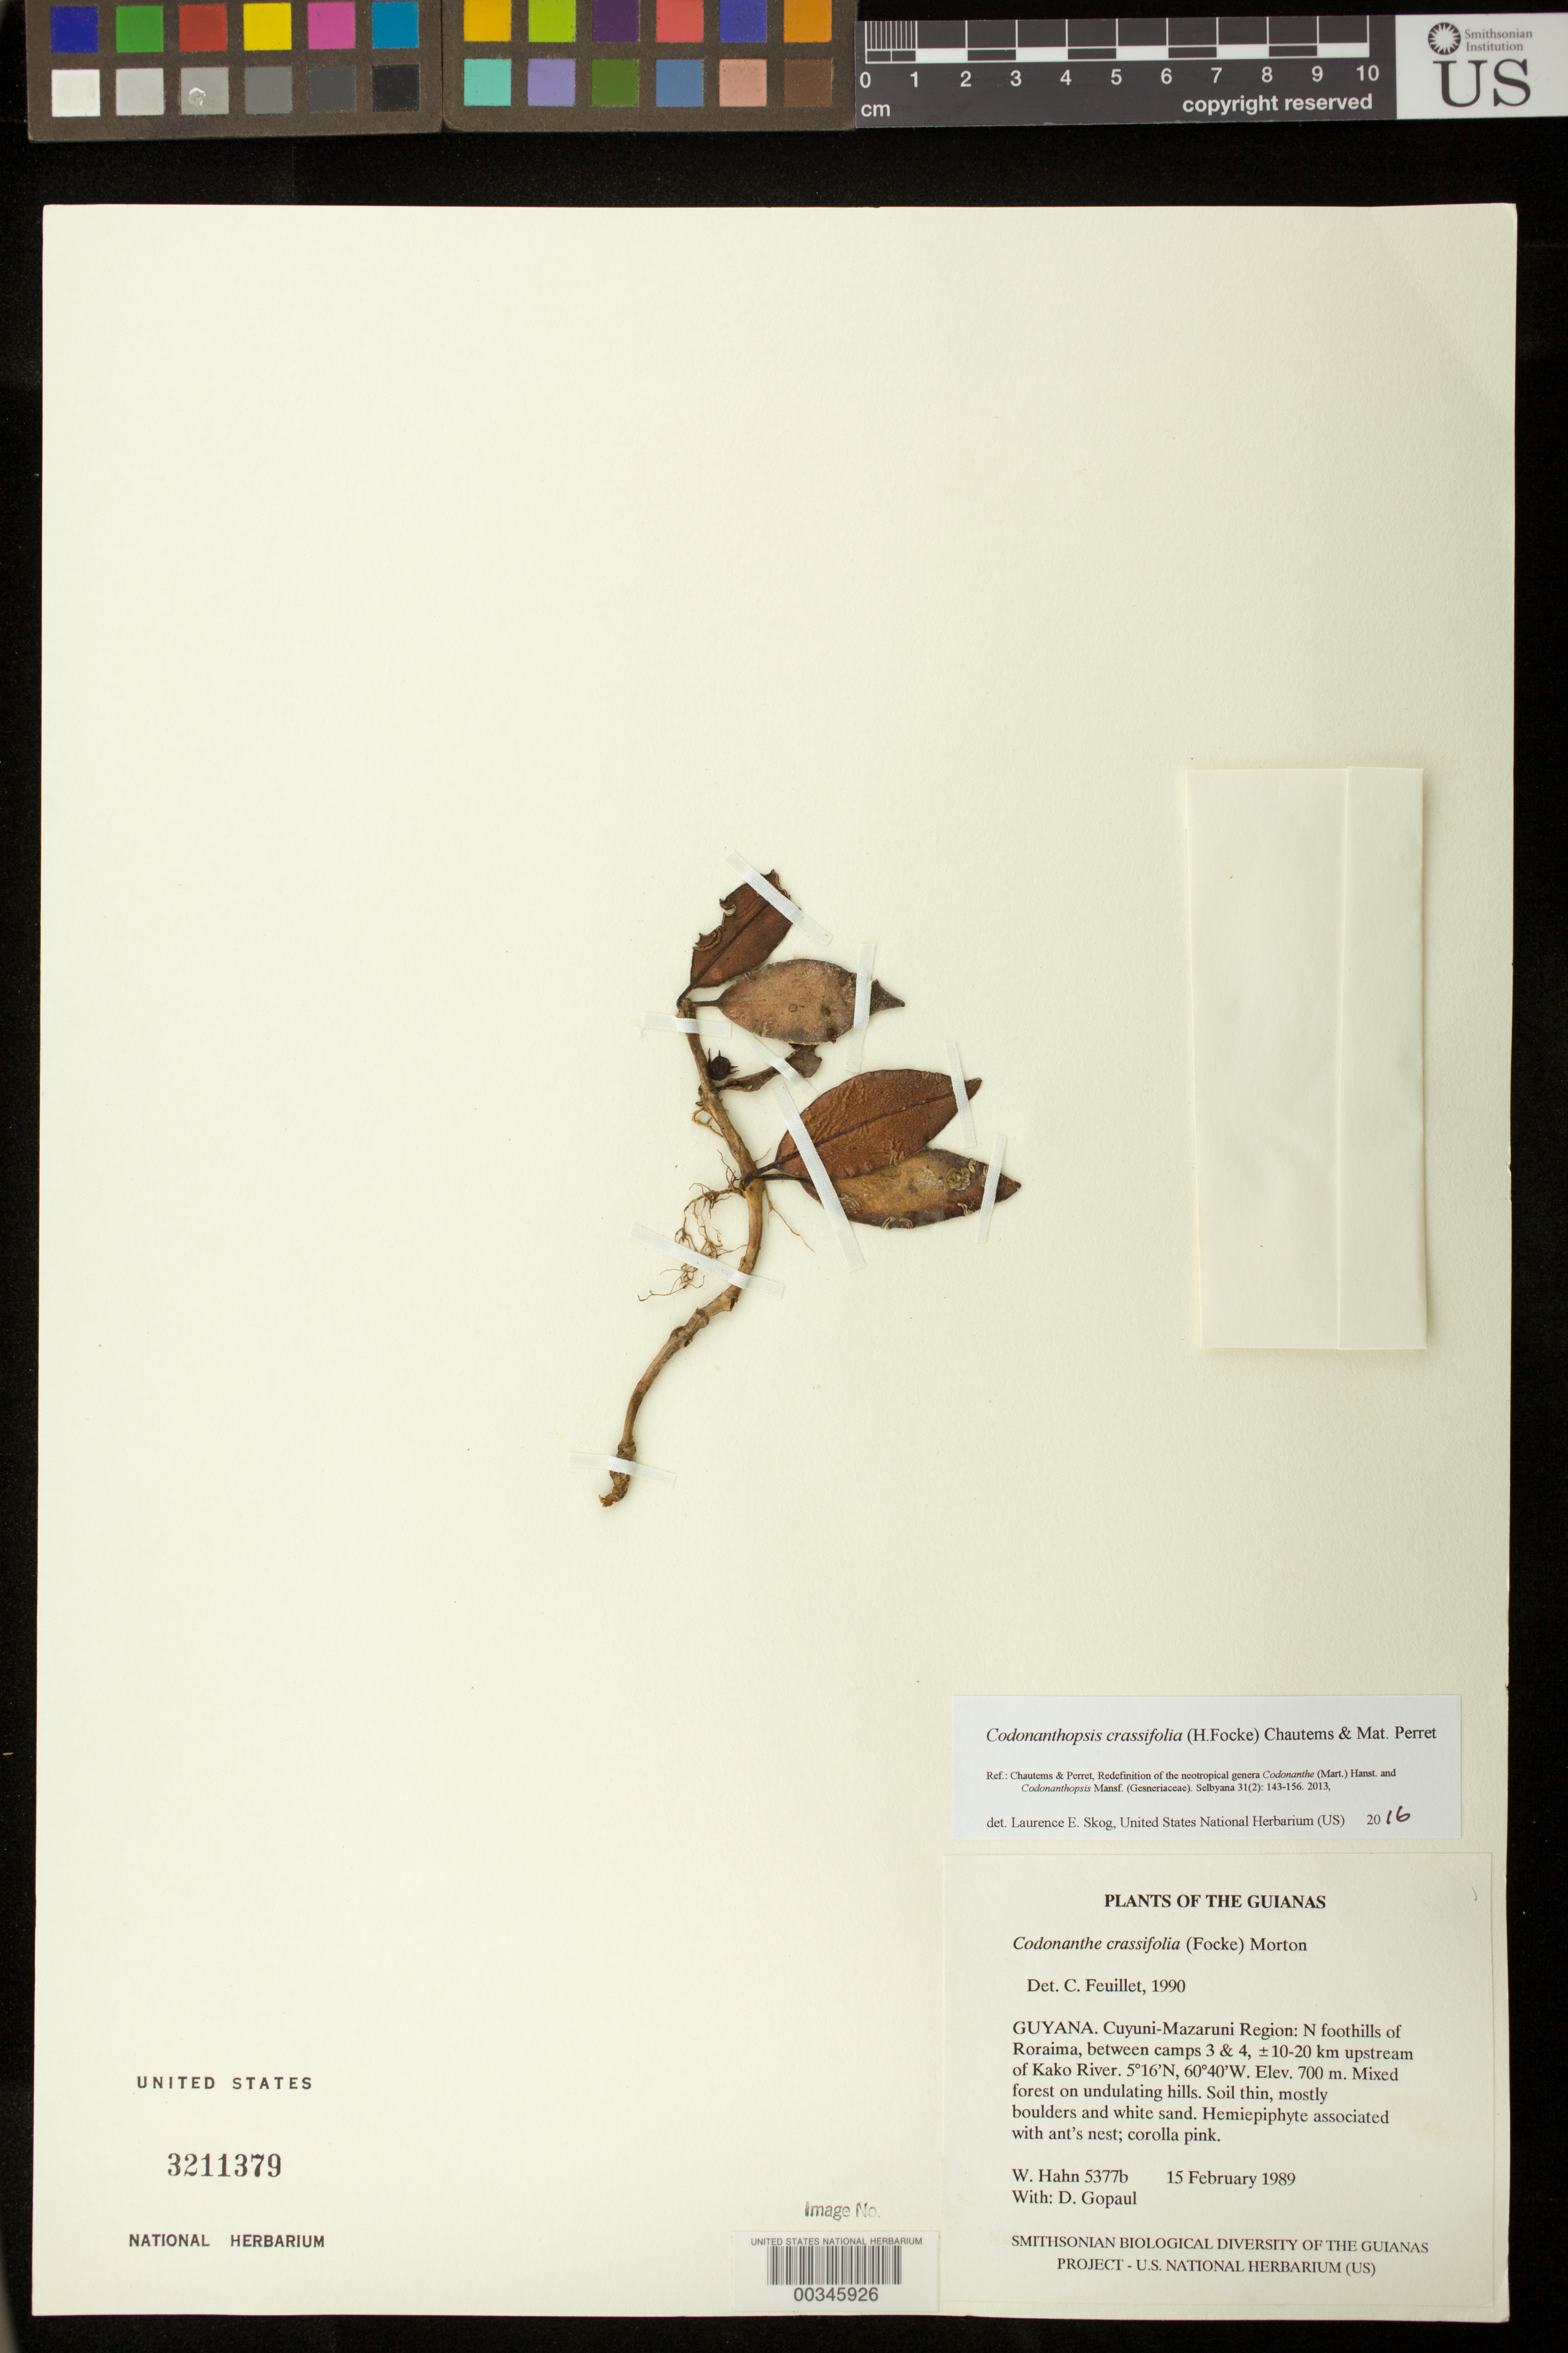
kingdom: Plantae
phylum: Tracheophyta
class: Magnoliopsida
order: Lamiales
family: Gesneriaceae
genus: Codonanthopsis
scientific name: Codonanthopsis crassifolia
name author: (H. Focke) Chautems & Mat.Perret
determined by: Skog, Laurence E.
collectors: W. J. Hahn & D. Gopaul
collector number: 5377 b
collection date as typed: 15 Feb 1989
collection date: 1989-02-15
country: Guyana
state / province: Cuyuni-Mazaruni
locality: N foothills of Roraima, between camps 3 and 4, ± 10-20 km upstream of Kako River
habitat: Mixed forest on undulating hills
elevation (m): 700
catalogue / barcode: US 3211379